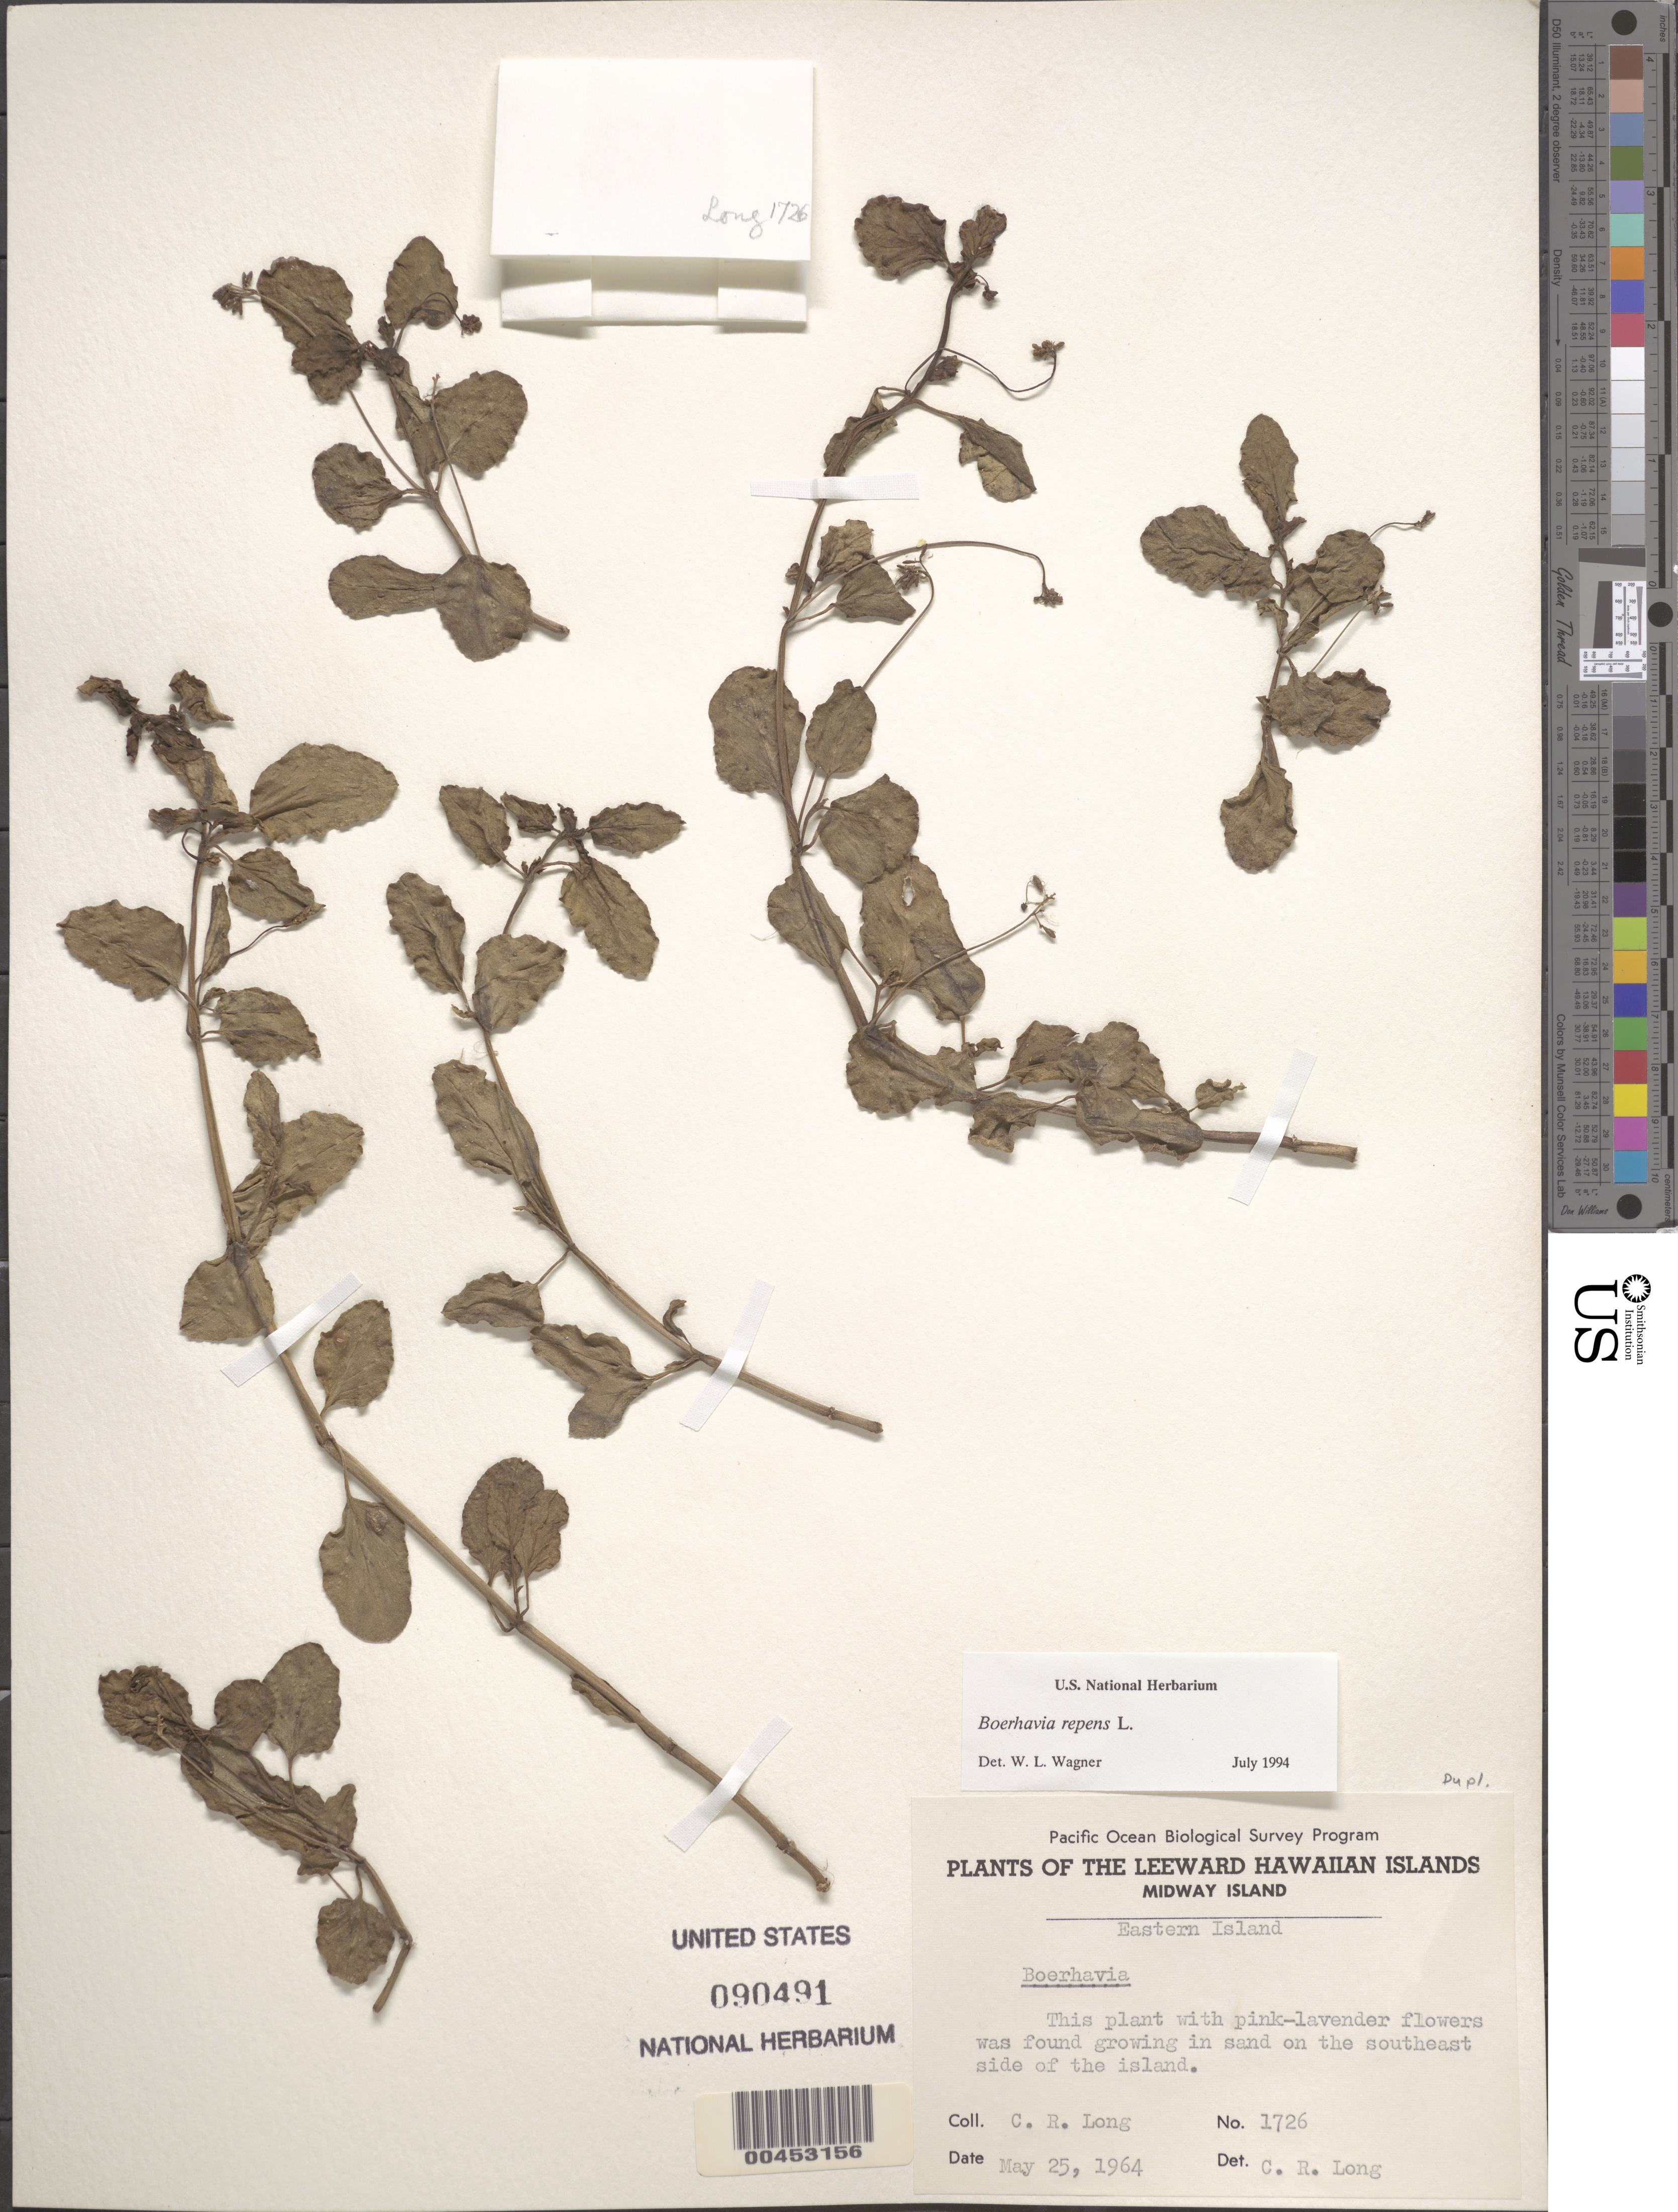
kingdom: Plantae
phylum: Tracheophyta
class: Magnoliopsida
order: Caryophyllales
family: Nyctaginaceae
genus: Boerhavia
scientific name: Boerhavia repens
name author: L.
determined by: Wagner, W. L., (BOT), Smithsonian Institution - National Museum of Natural History (UNITED STATES)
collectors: C. Long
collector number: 1726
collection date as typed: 25 May 1964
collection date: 1964-05-25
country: U.S. Administered Pacific Islands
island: Midway Atoll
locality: On the SE side of the island, Eastern Islet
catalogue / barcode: US 90491